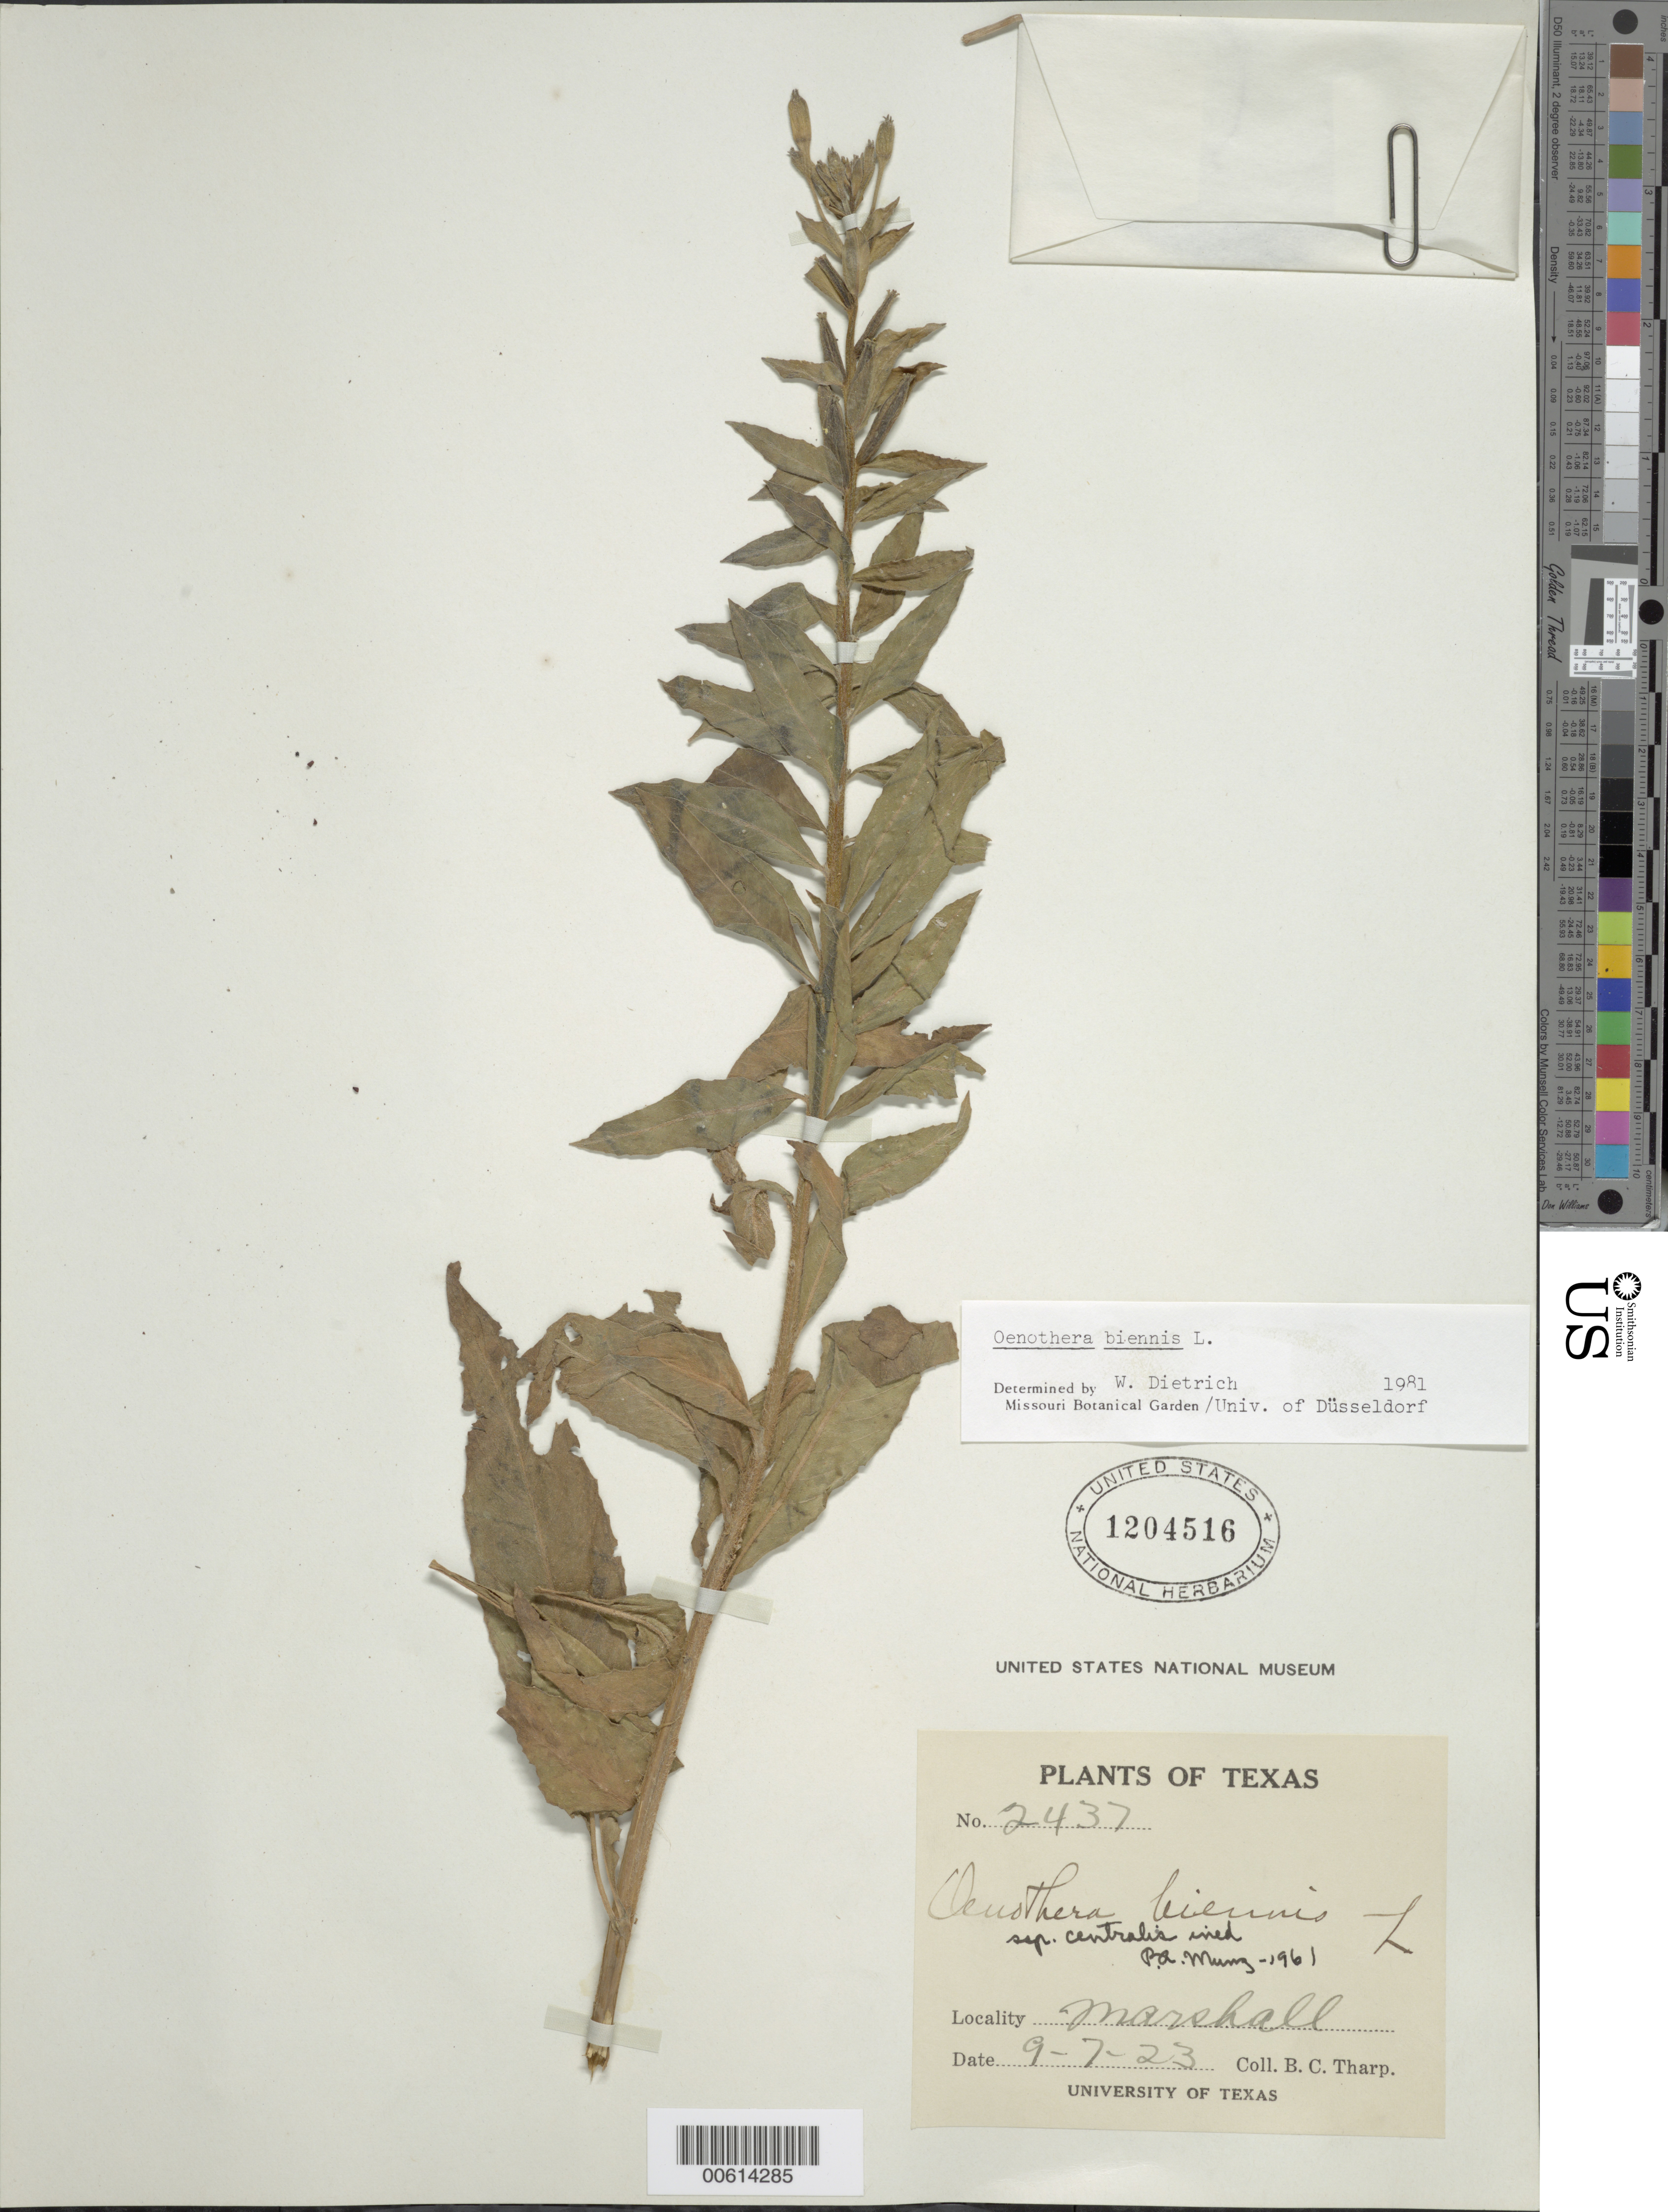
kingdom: Plantae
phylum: Tracheophyta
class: Magnoliopsida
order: Myrtales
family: Onagraceae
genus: Oenothera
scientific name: Oenothera biennis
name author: L.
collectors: B. C. Tharp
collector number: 2437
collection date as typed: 09 Jul 1923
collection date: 1923-07-09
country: United States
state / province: Texas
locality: Marshall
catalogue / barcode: US 1204516